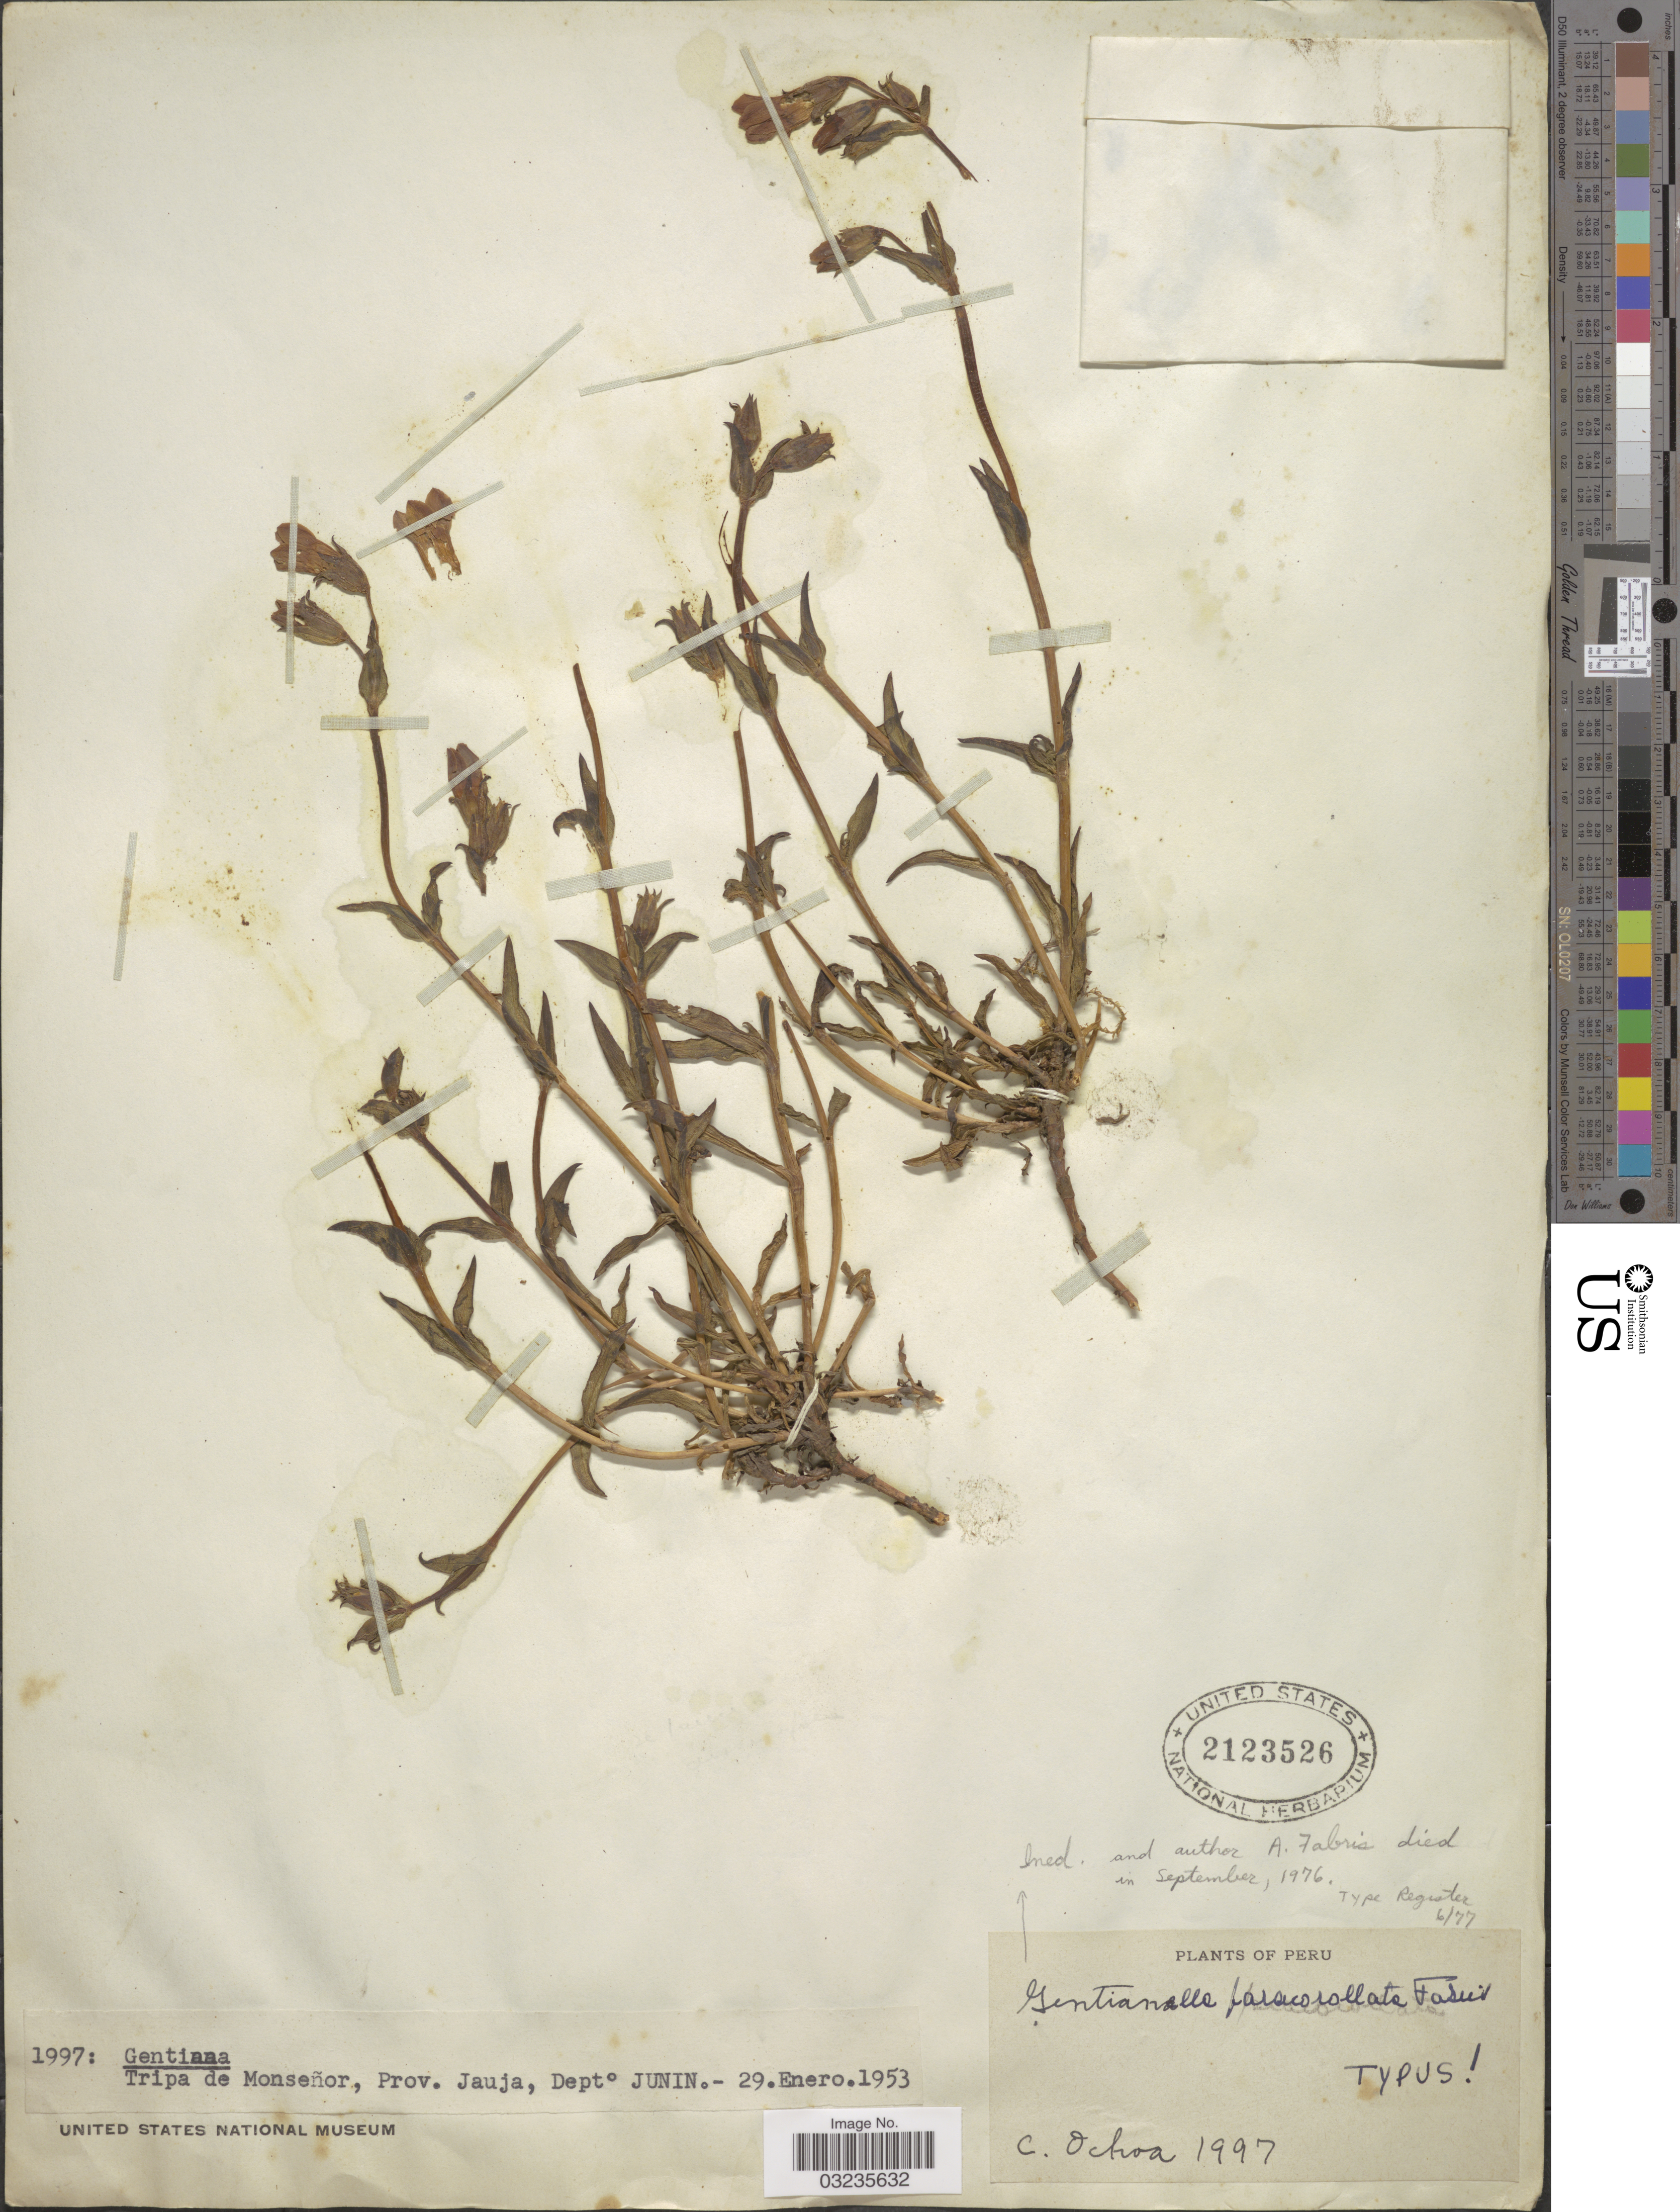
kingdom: Plantae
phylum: Tracheophyta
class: Magnoliopsida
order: Gentianales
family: Gentianaceae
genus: Gentiana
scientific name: Gentiana sp.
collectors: C. Ochoa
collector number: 1997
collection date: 1953-01-29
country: Peru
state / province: Junín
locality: Tripa de Monseñor, Prov. Jauja, Deptº Junin.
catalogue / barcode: US 2123526